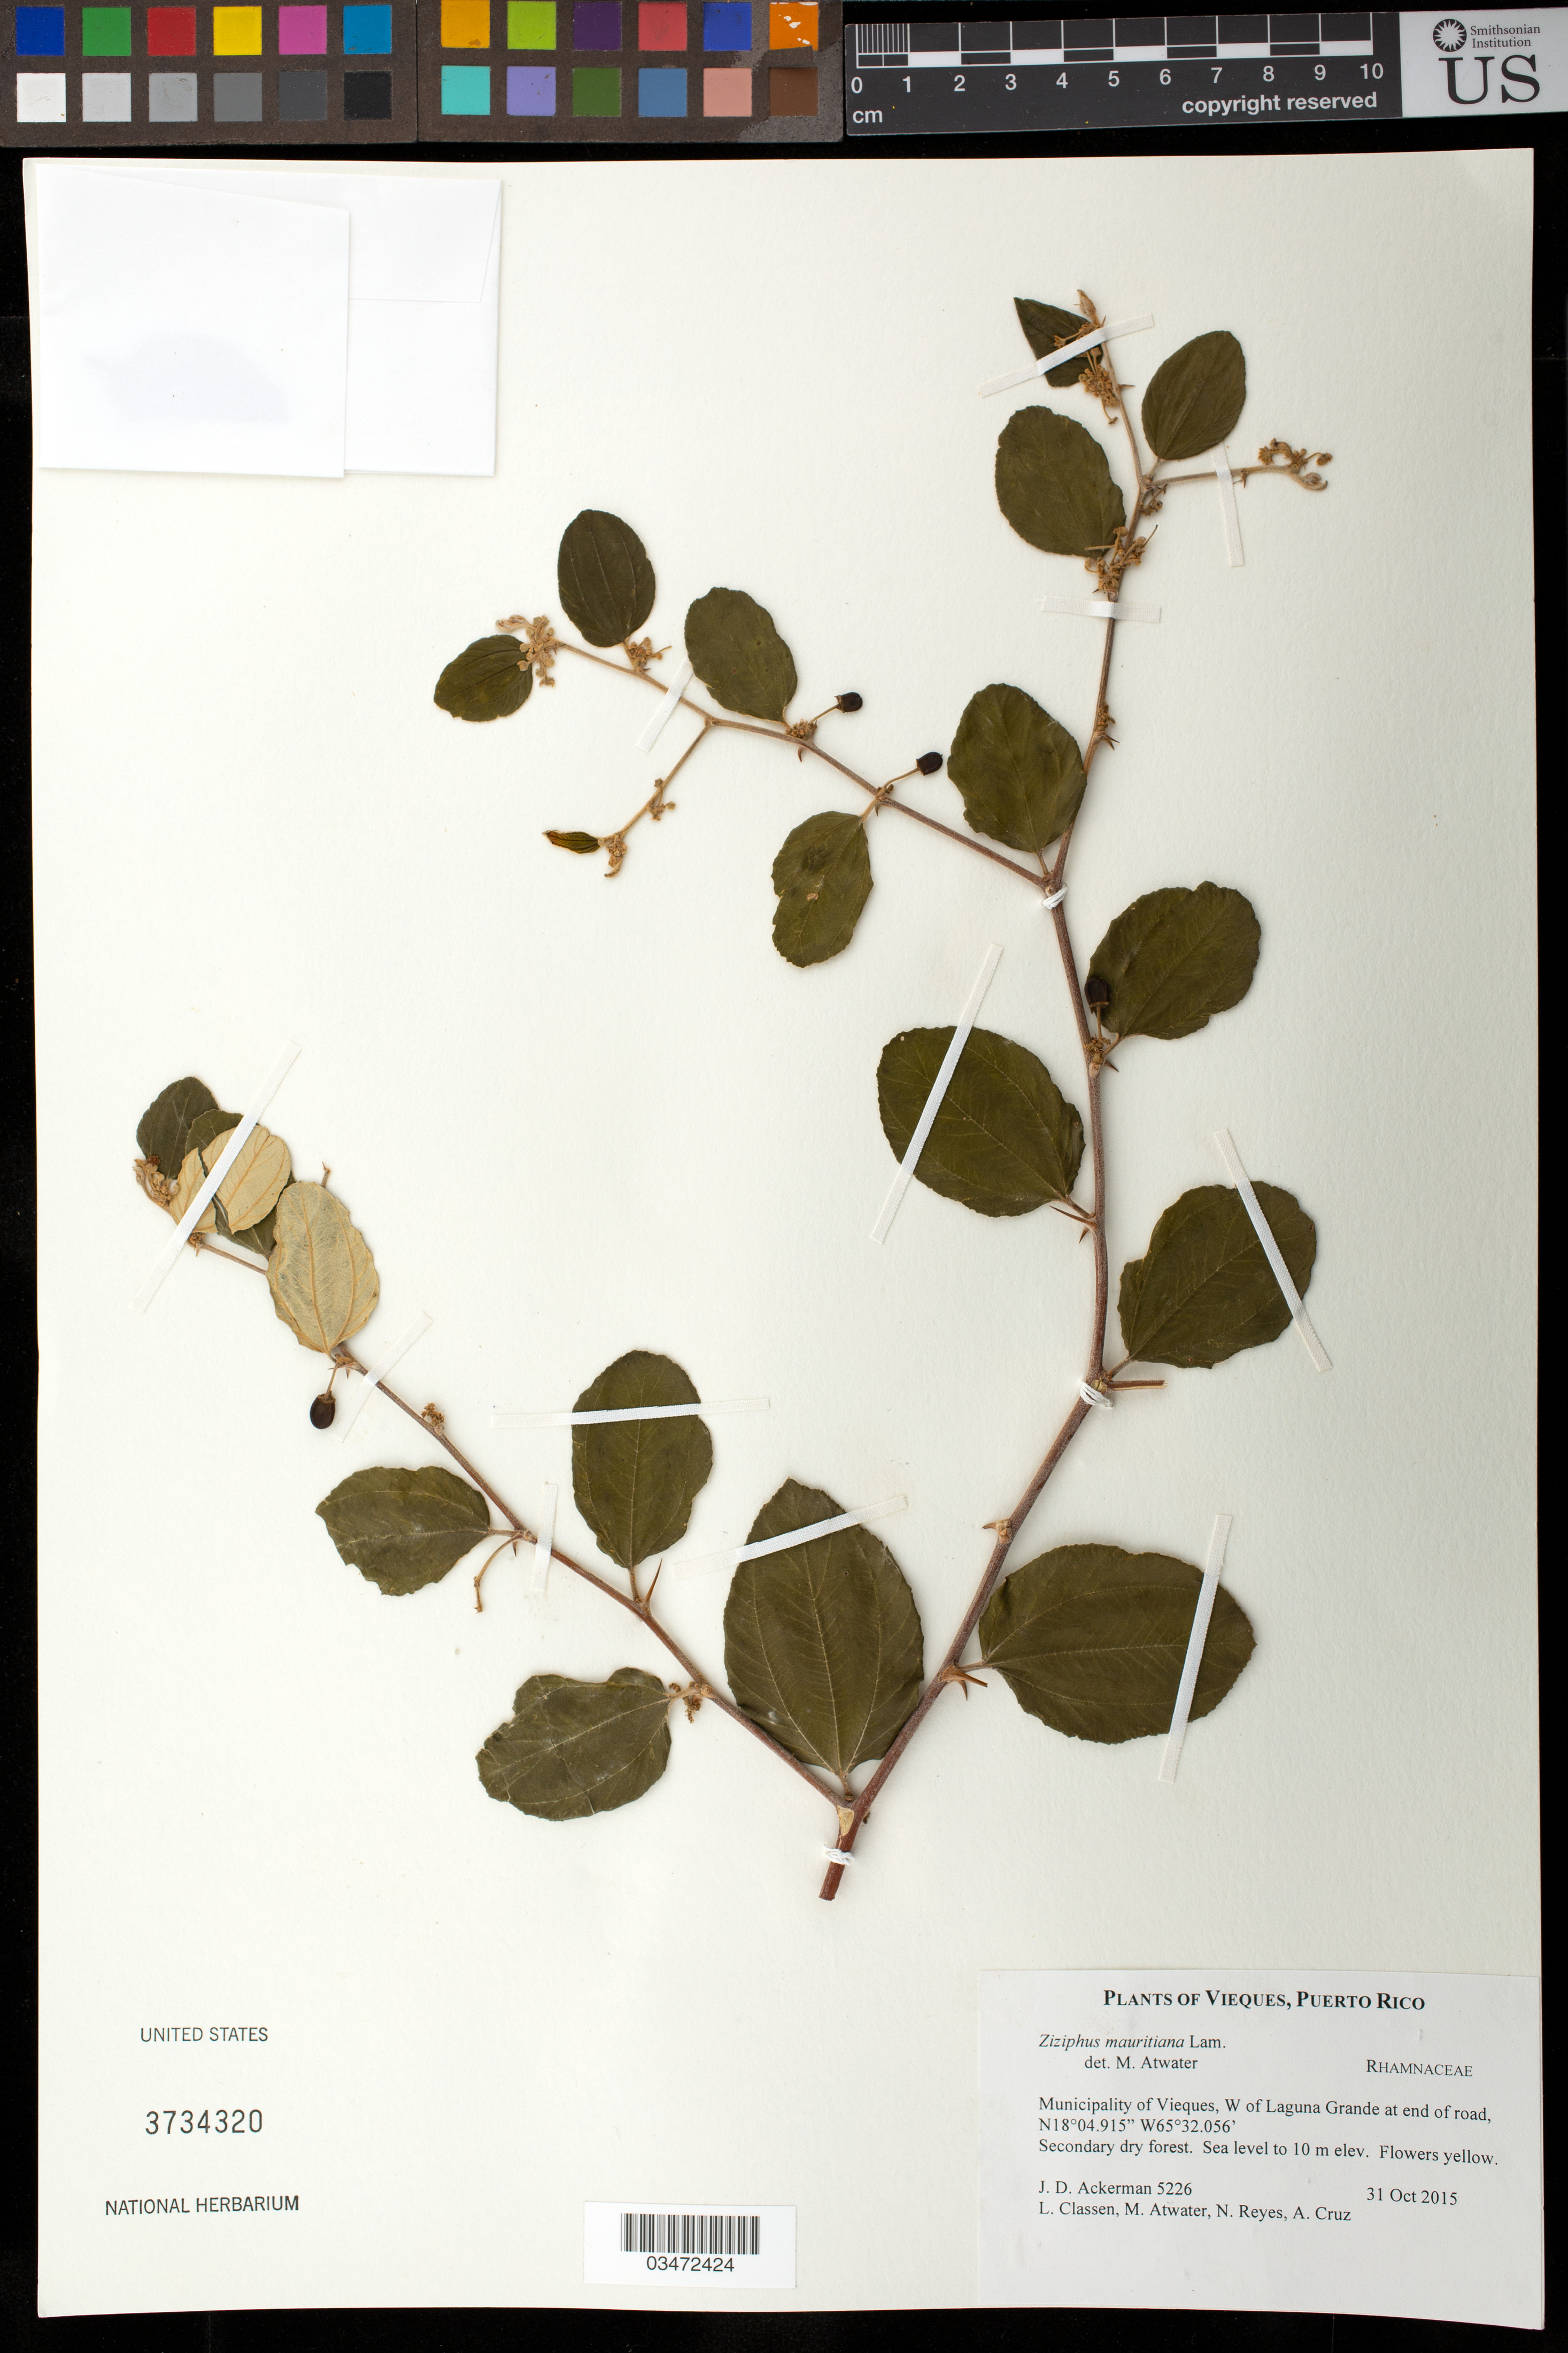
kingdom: Plantae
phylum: Tracheophyta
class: Magnoliopsida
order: Rosales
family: Rhamnaceae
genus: Ziziphus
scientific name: Ziziphus mauritiana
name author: Lam.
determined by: Atwater, M.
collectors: J. D. Ackerman, L. Classen, M. Atwater, N. Reyes & A. Cruz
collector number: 5226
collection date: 2015-10-31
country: Puerto Rico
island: Vieques I.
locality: Mun. Vieques, W of Laguna Grande at end of road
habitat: Secondary dry forest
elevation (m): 0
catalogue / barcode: US 3734320